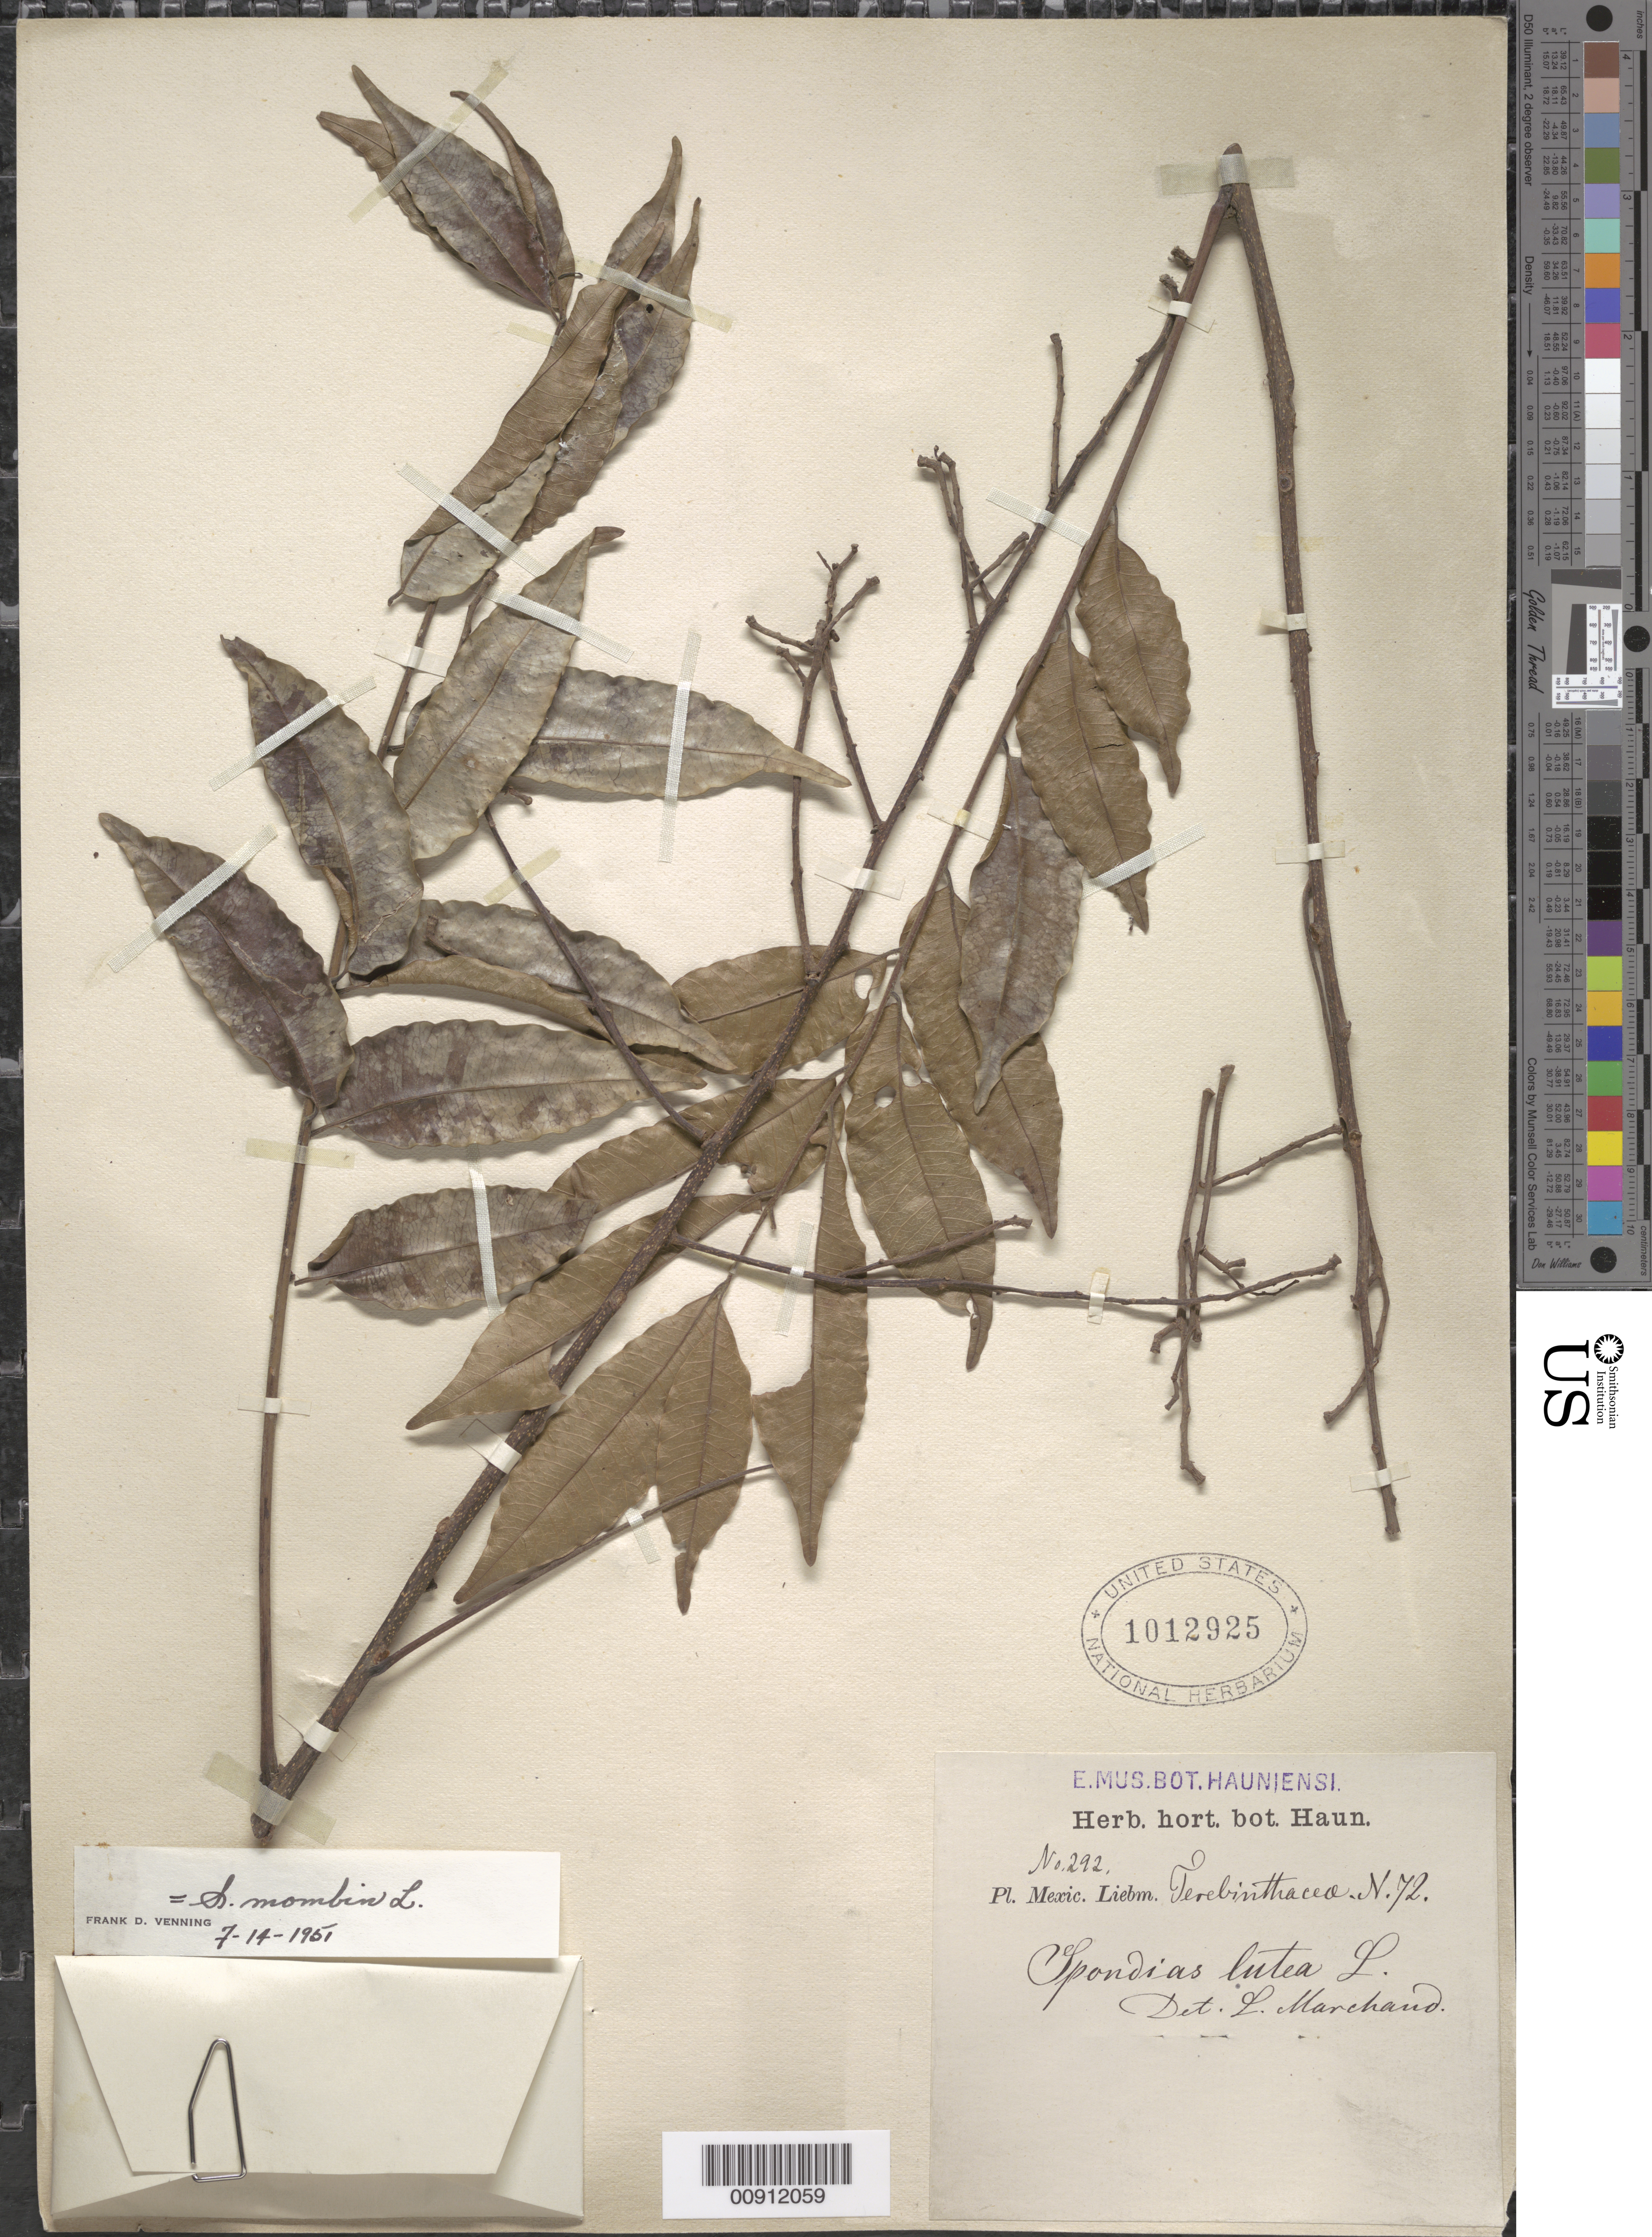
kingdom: Plantae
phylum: Tracheophyta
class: Magnoliopsida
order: Sapindales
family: Anacardiaceae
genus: Spondias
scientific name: Spondias mombin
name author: L.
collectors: F. M. Liebmann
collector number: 292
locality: Mexico.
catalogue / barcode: US 1012925